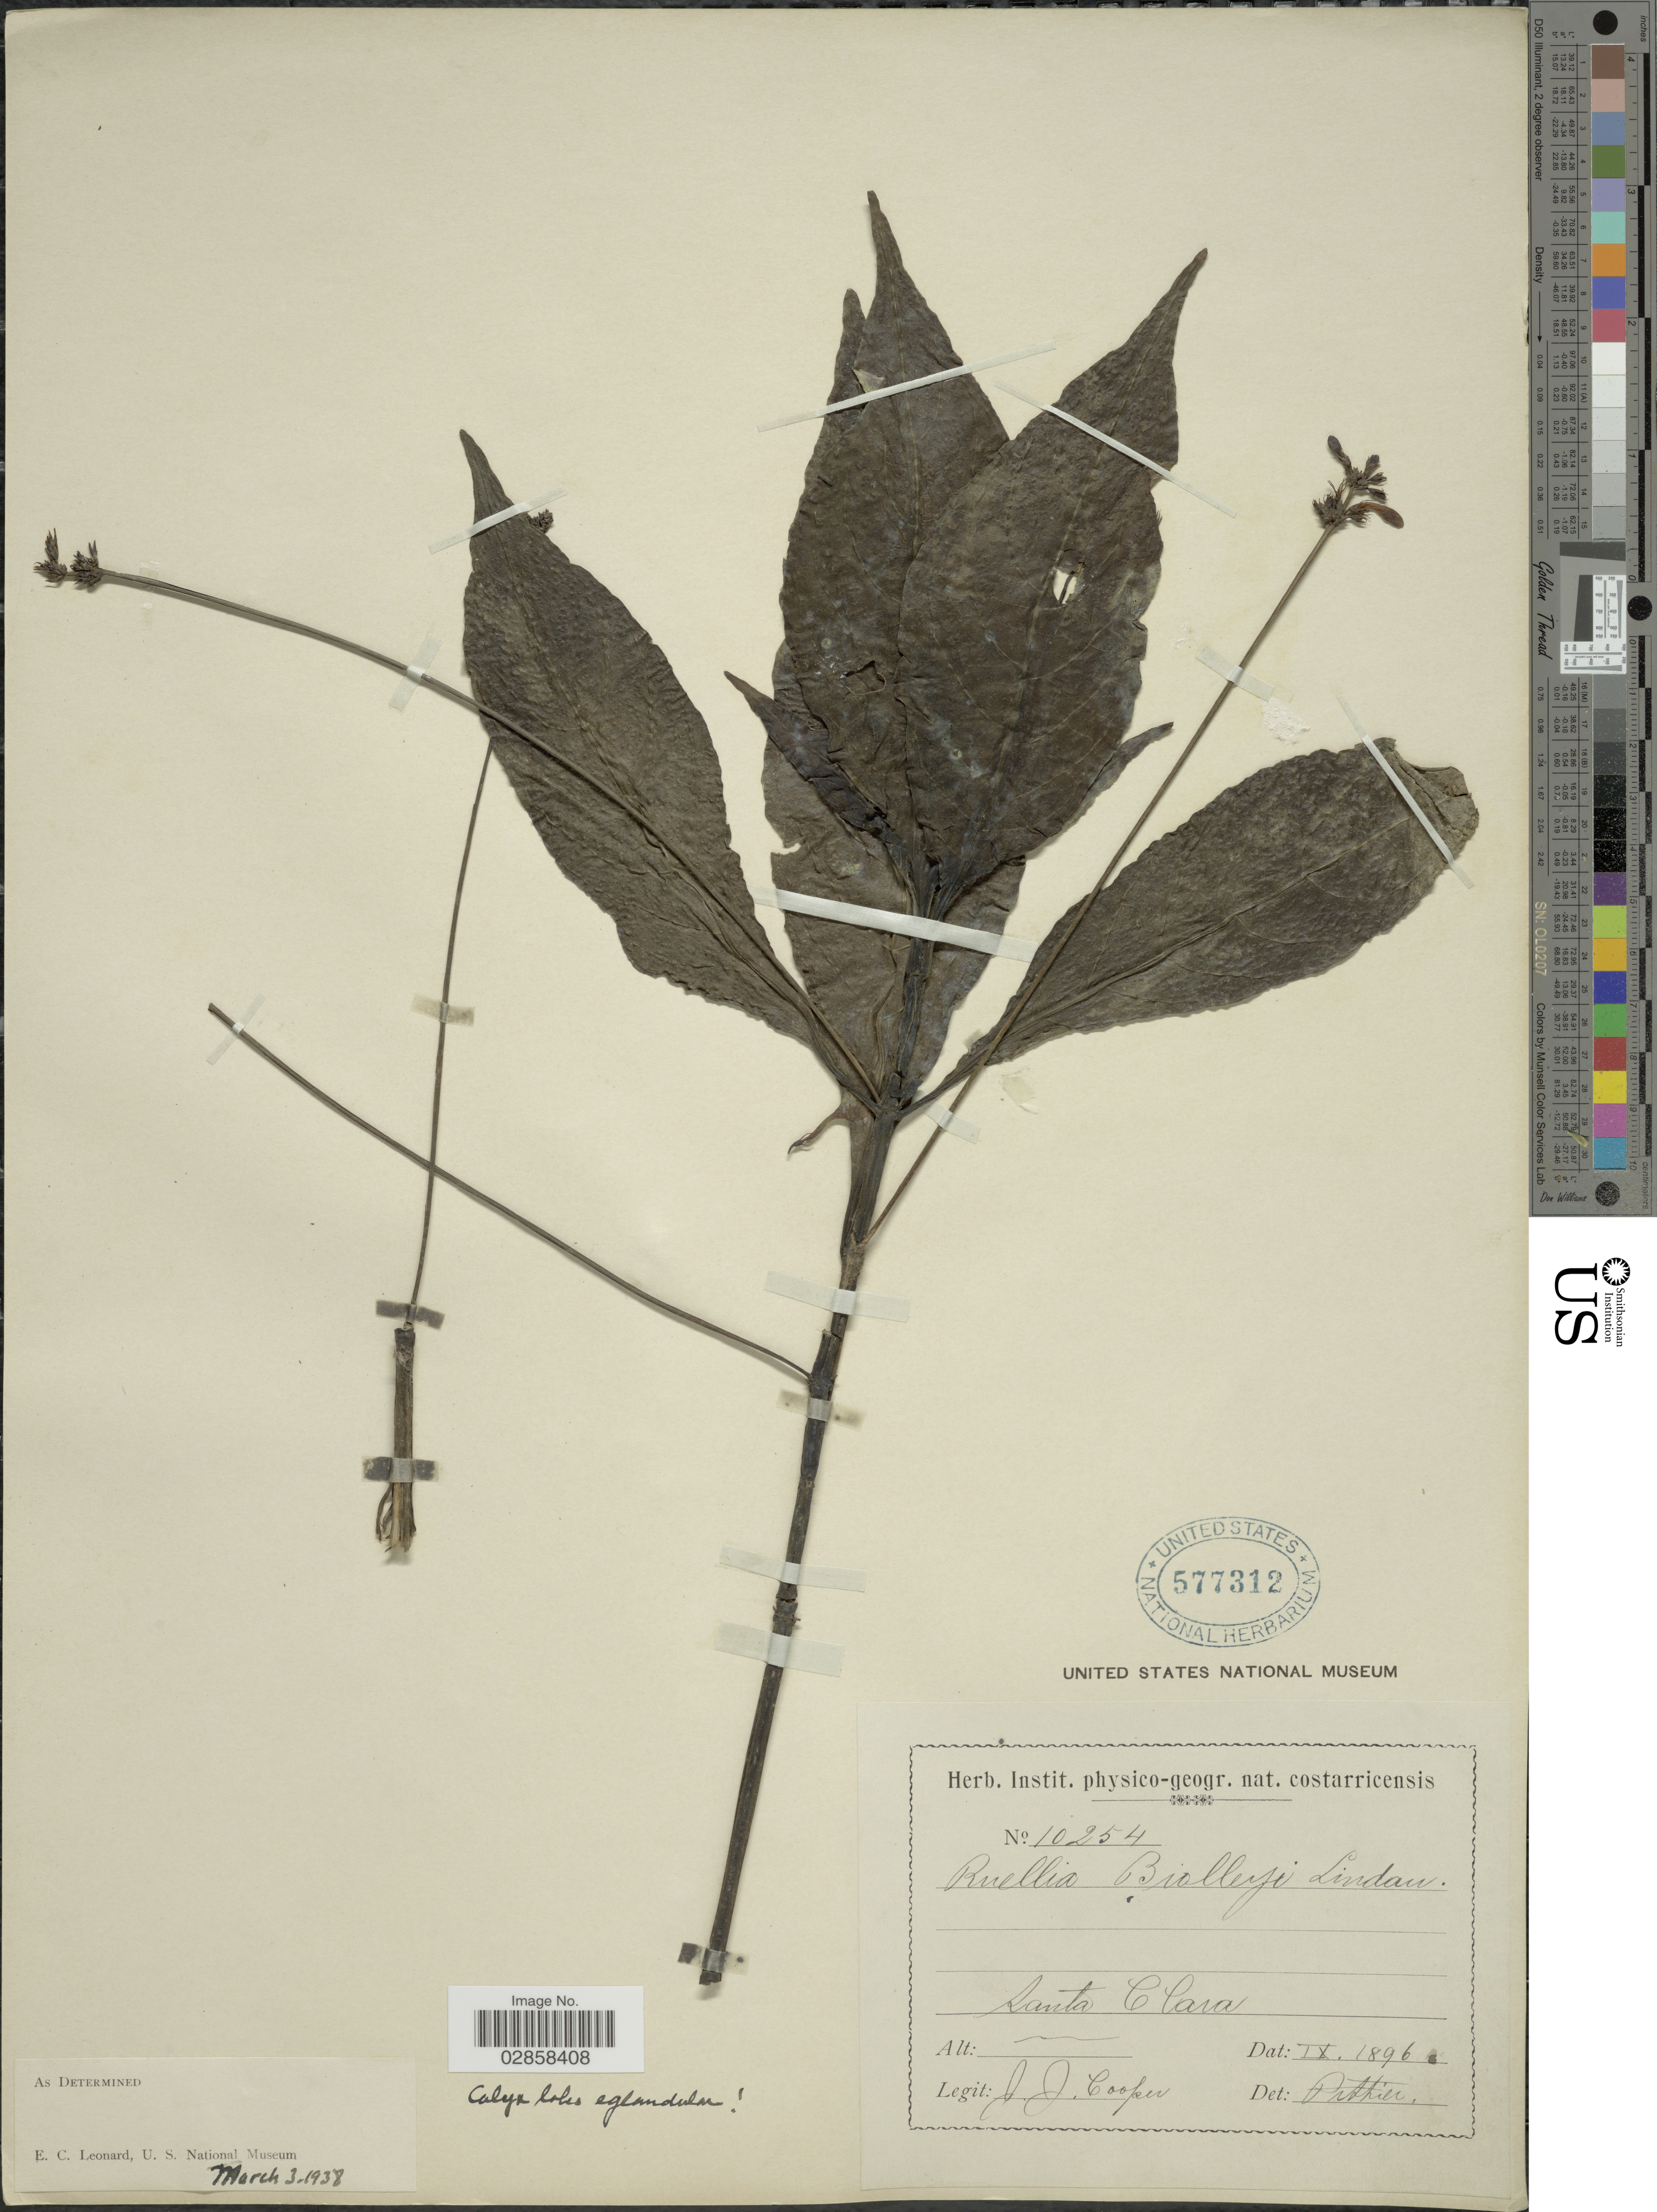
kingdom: Plantae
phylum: Tracheophyta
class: Magnoliopsida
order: Lamiales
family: Acanthaceae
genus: Ruellia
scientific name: Ruellia biolleyi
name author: Lindau in Pittier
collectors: J. J. Cooper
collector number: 10254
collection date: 1896-09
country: Costa Rica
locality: Santa Clara.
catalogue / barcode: US 577312